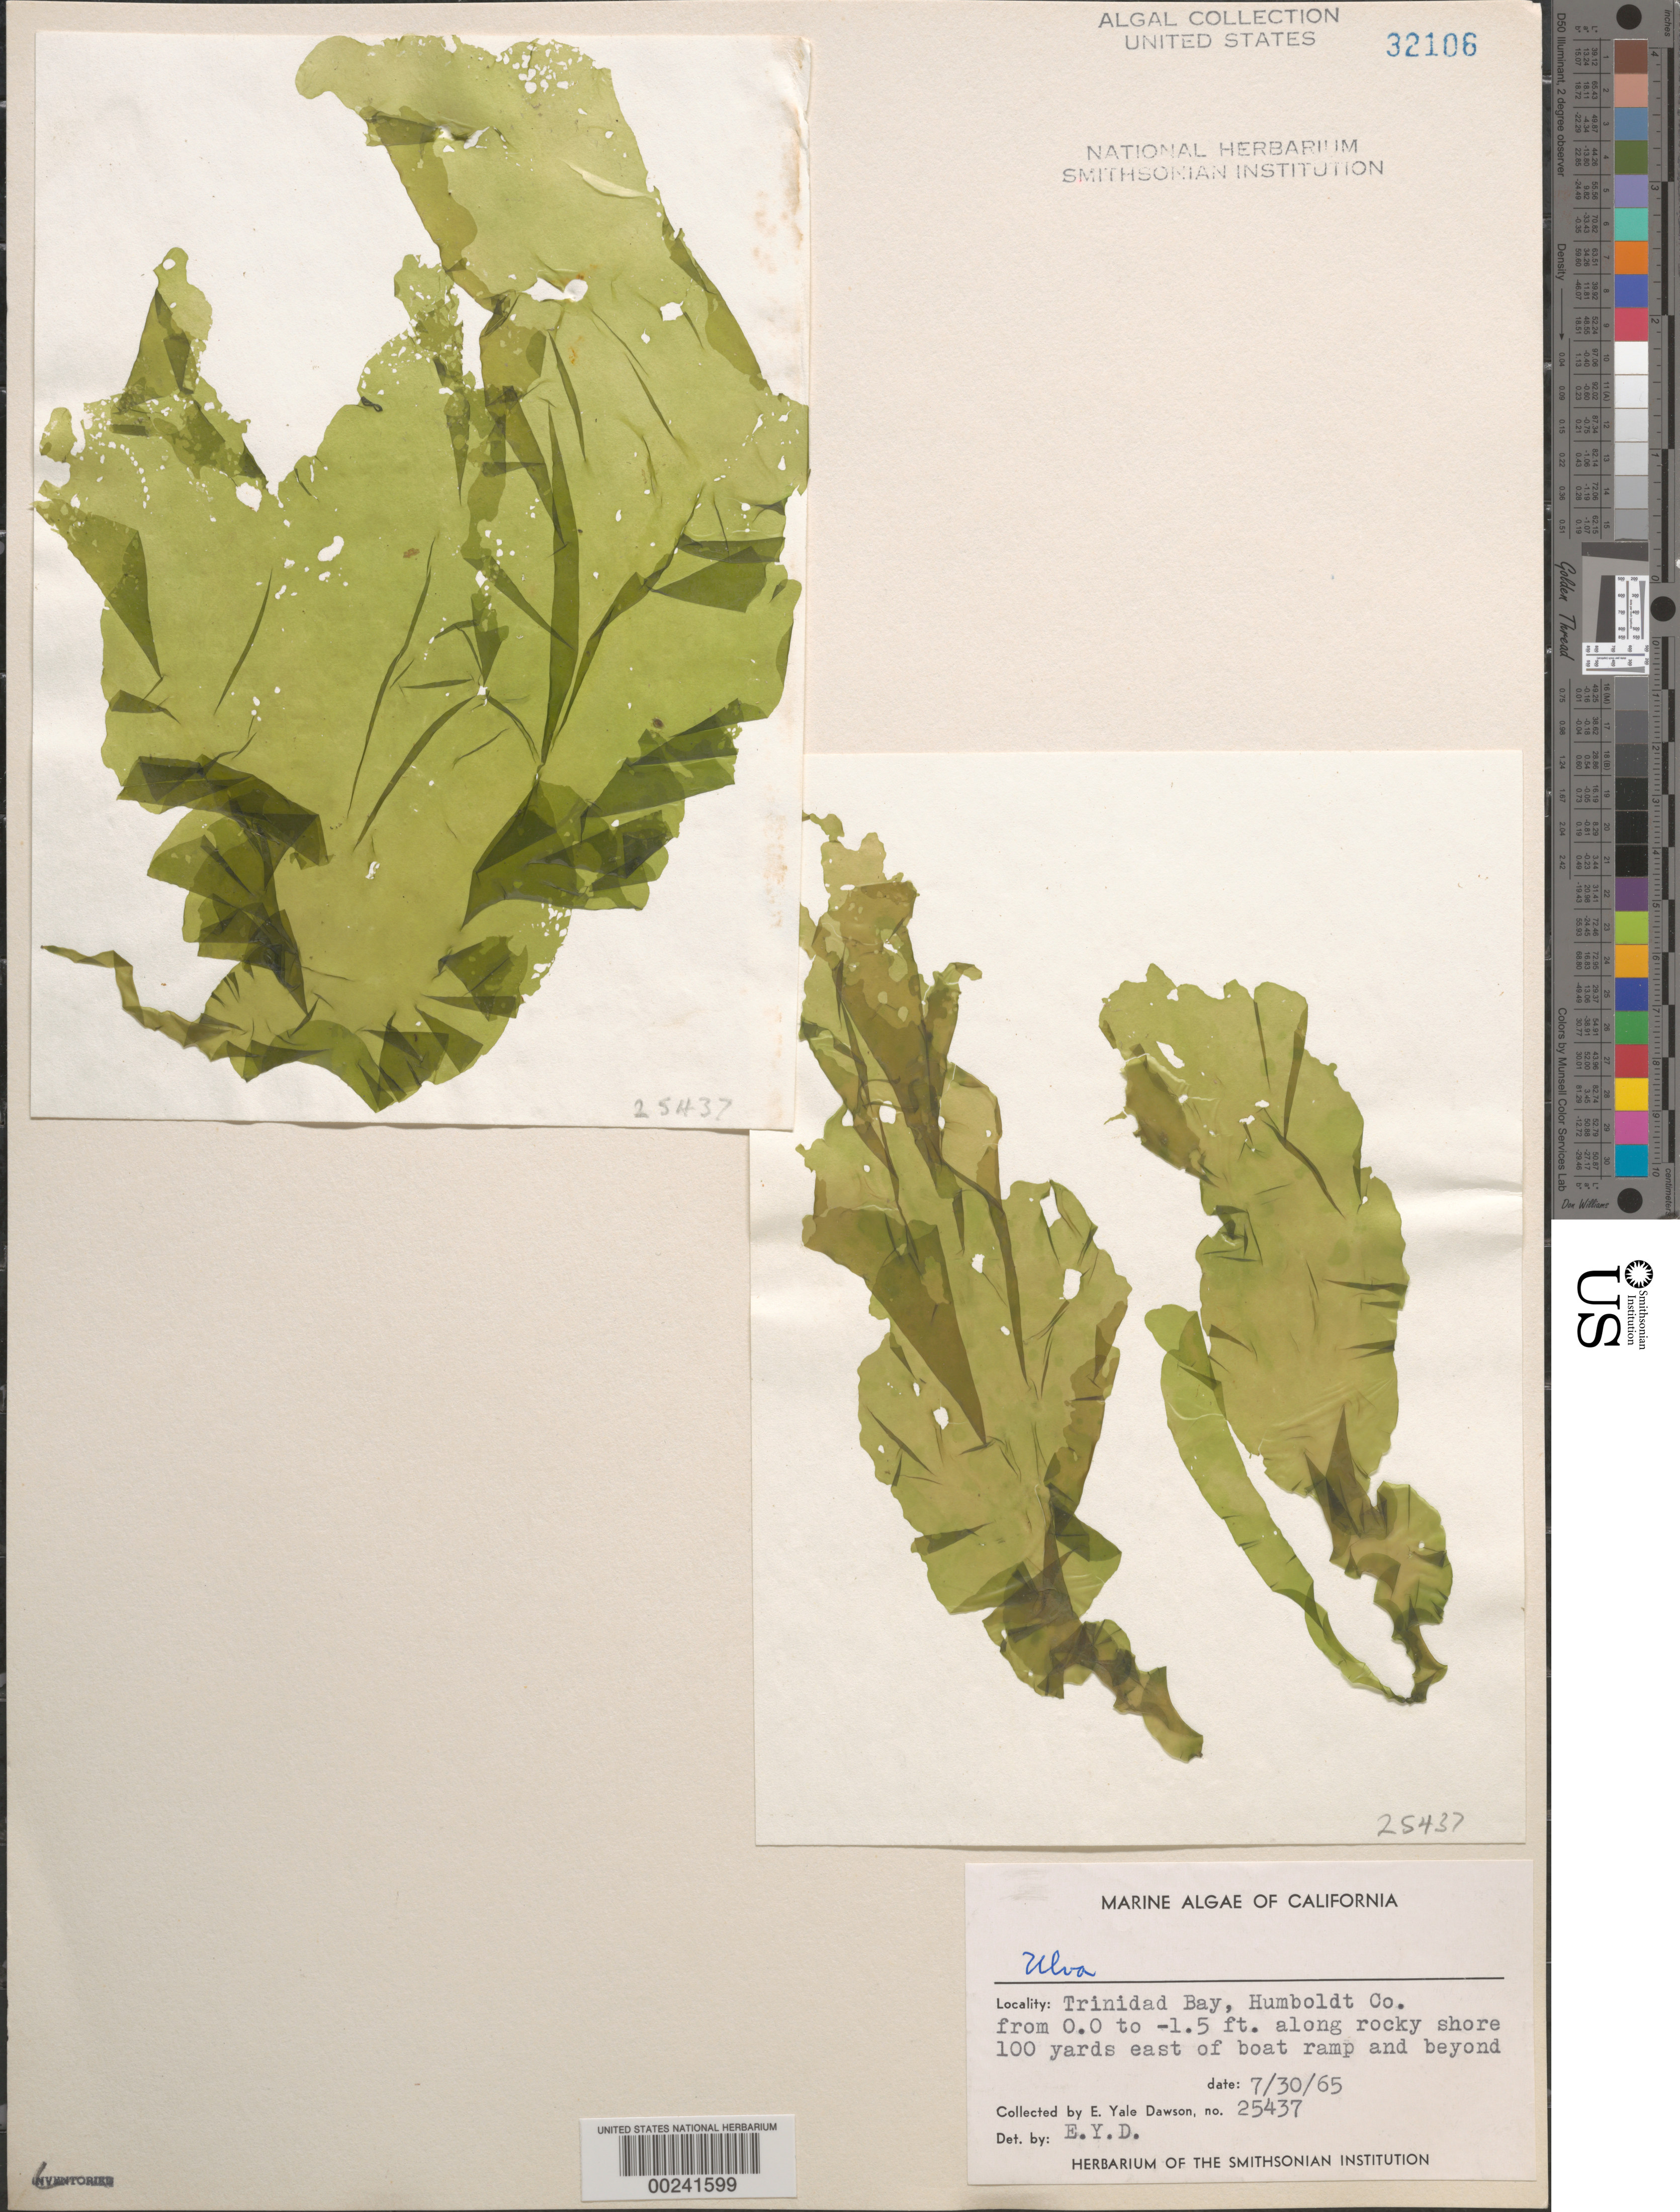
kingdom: Plantae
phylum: Chlorophyta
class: Ulvophyceae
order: Ulvales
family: Ulvaceae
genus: Ulva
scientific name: Ulva sp.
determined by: Dawson, E. Y.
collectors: E. Y. Dawson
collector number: EYD 25437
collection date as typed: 30 Jul 1965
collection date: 1965-07-30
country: United States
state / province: California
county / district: Humboldt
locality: Trinidad Bay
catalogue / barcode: US 32106